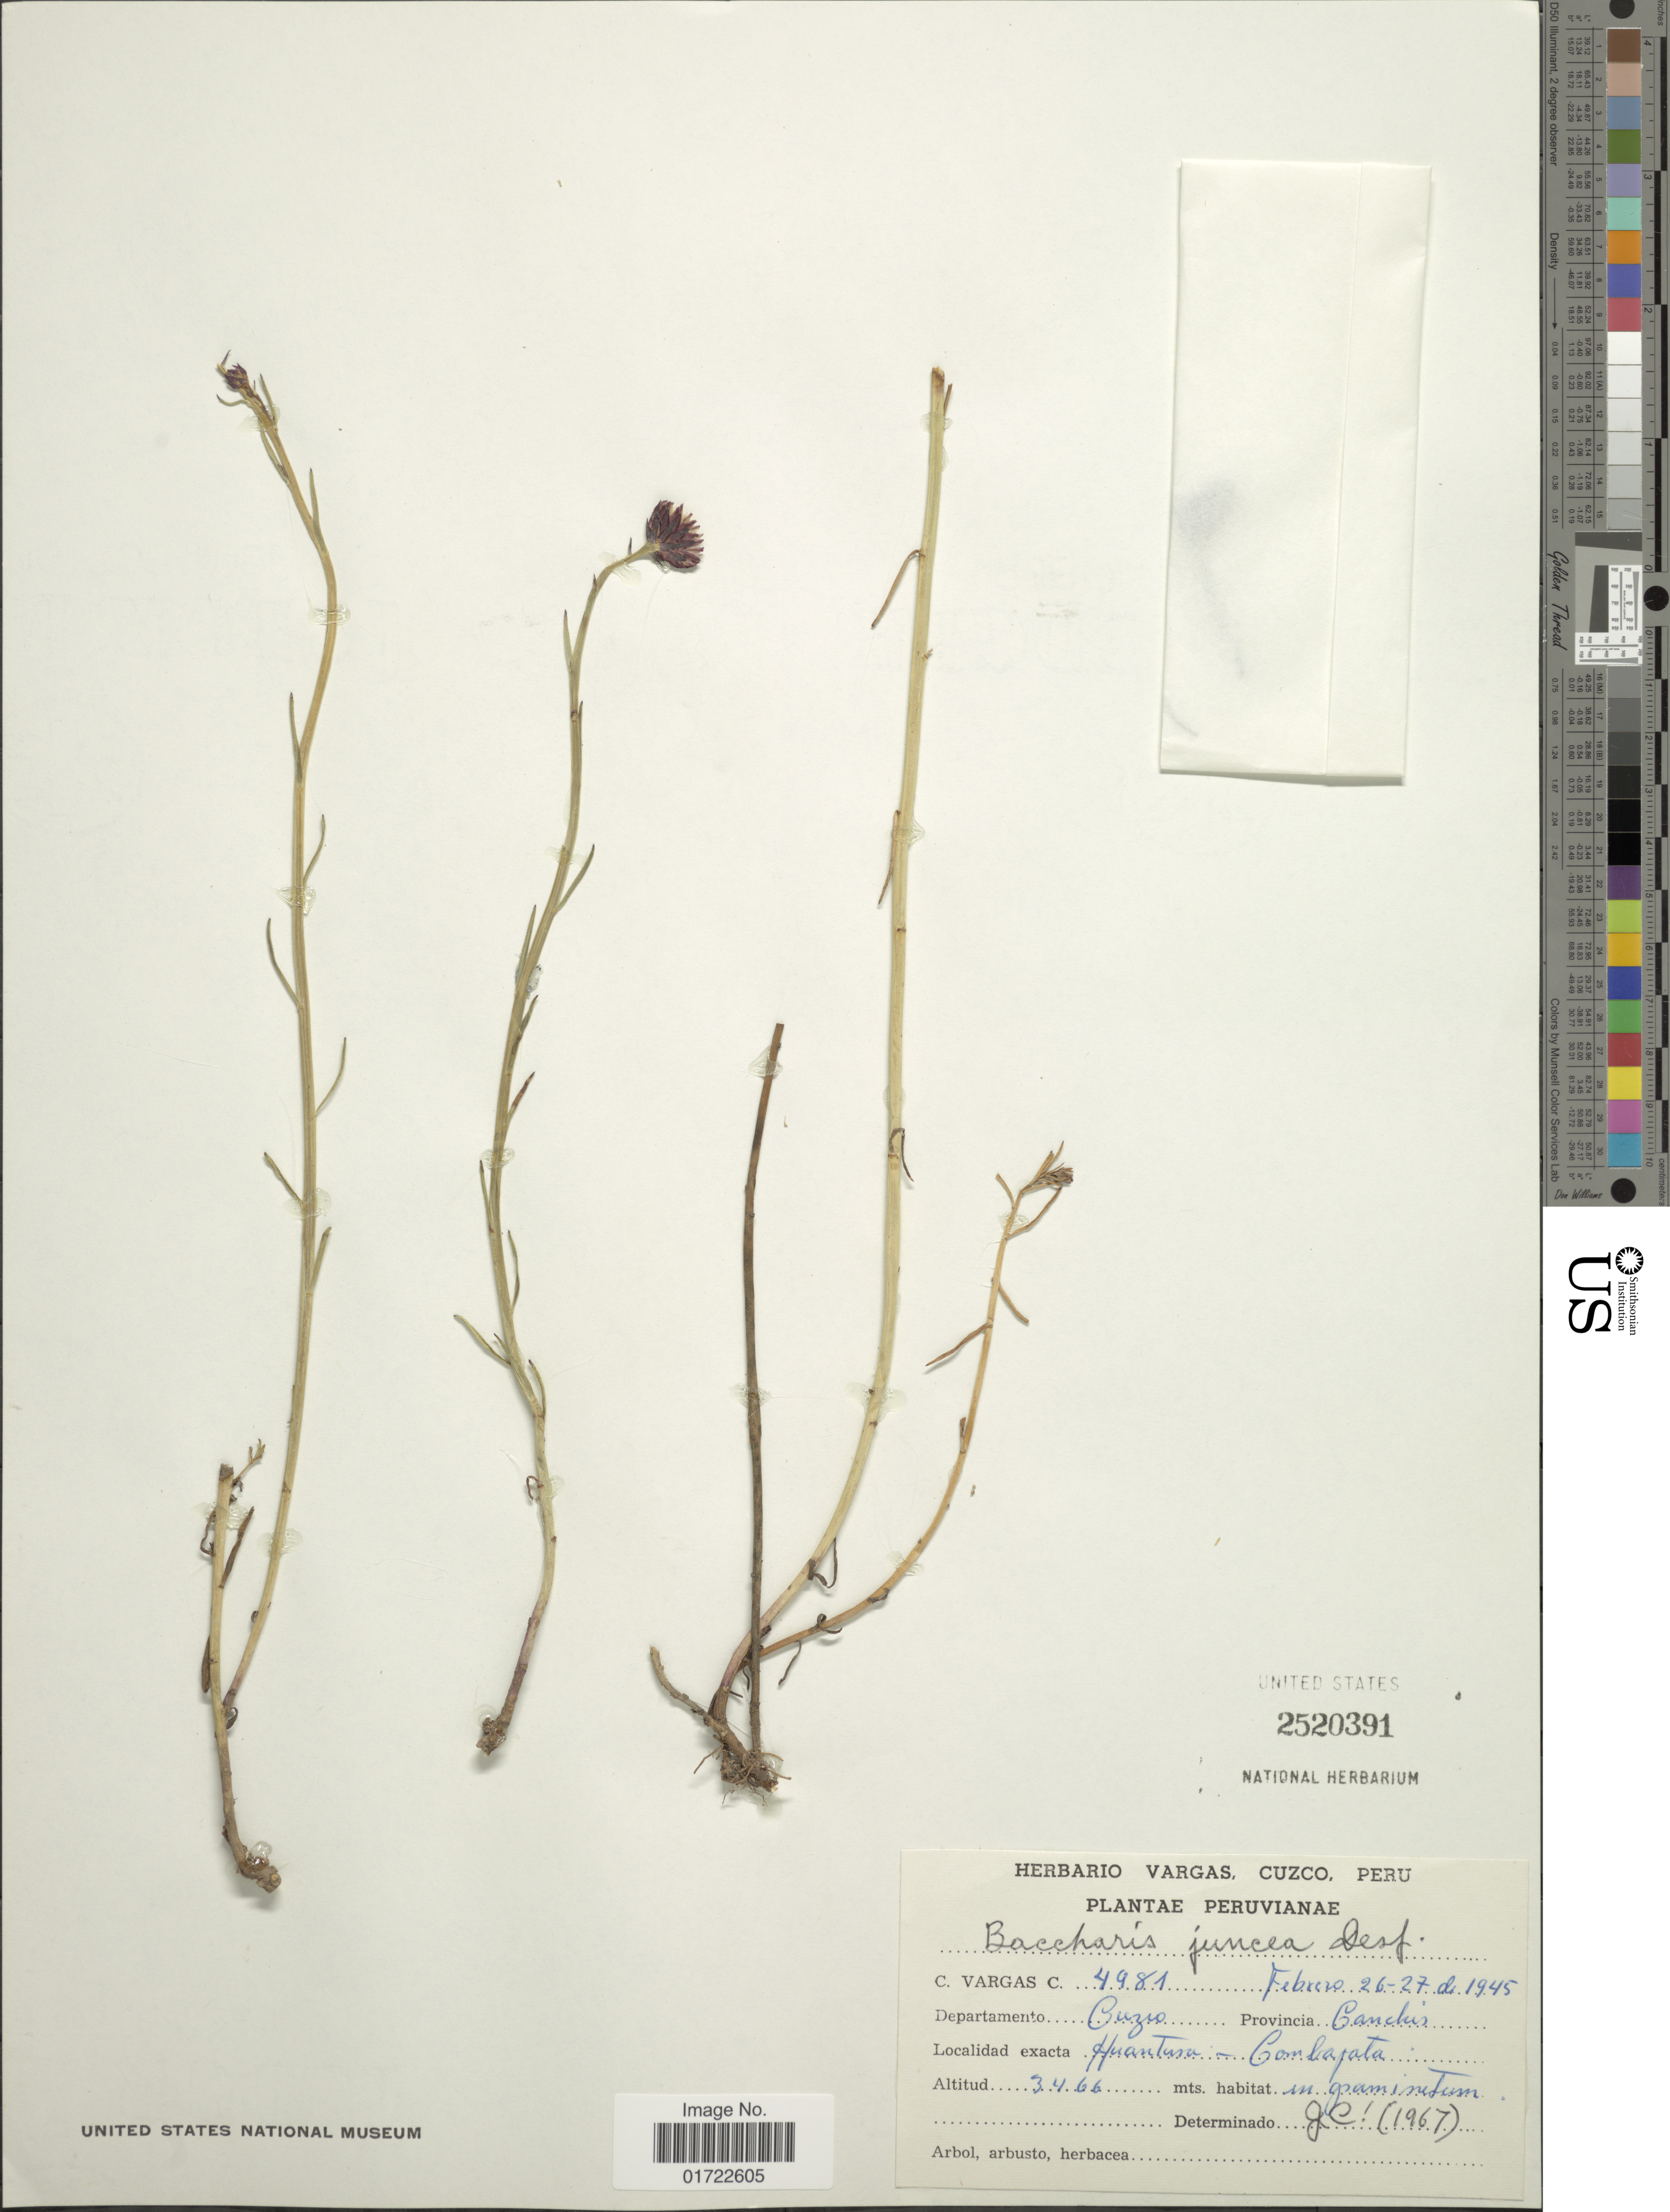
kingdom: Plantae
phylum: Tracheophyta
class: Magnoliopsida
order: Asterales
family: Asteraceae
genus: Baccharis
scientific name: Baccharis latifolia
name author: (Ruiz & Pav.) Pers.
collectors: C. Vargas Calderón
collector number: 4981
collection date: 1945-02-26/1945-12-27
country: Peru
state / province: Cusco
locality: Provincia Canchis, Huantura-Combapata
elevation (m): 3466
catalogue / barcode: US 2520391